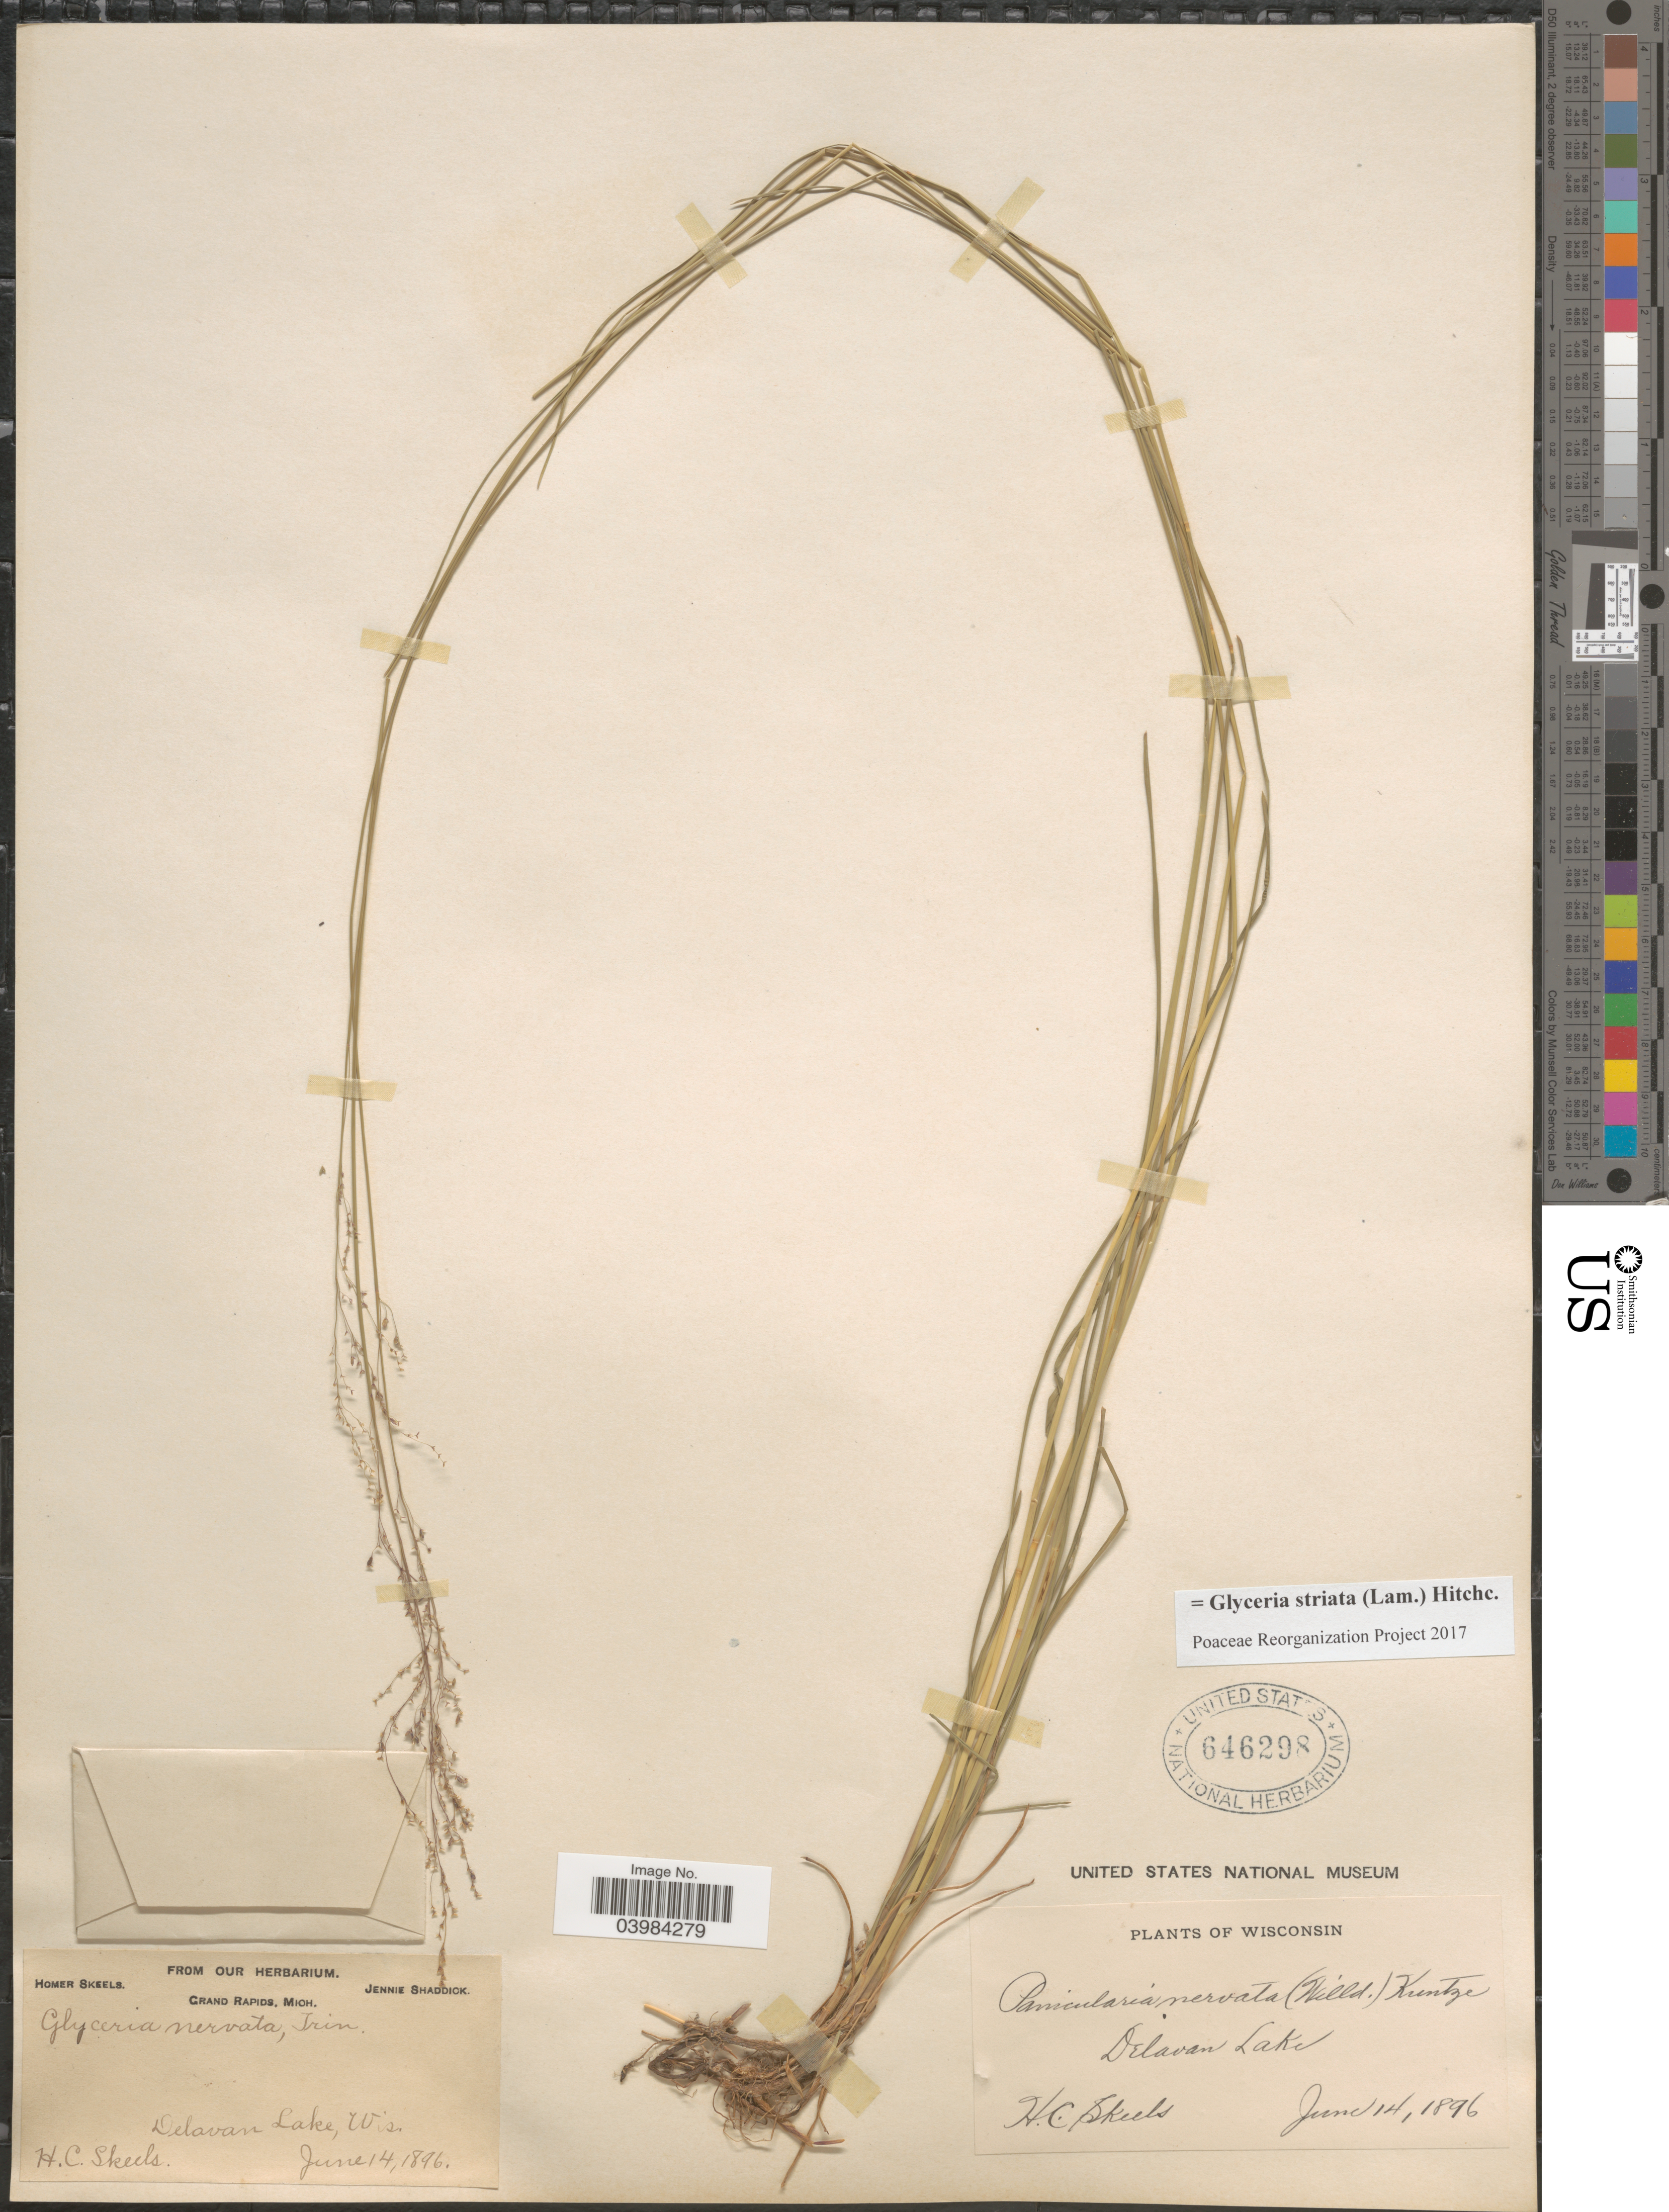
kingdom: Plantae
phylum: Tracheophyta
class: Liliopsida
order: Poales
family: Poaceae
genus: Glyceria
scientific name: Glyceria striata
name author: (Lam.) Hitchc.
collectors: H. Skeels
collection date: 1896-06-14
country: United States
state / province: Wisconsin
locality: Delavan Lake.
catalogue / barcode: US 646298